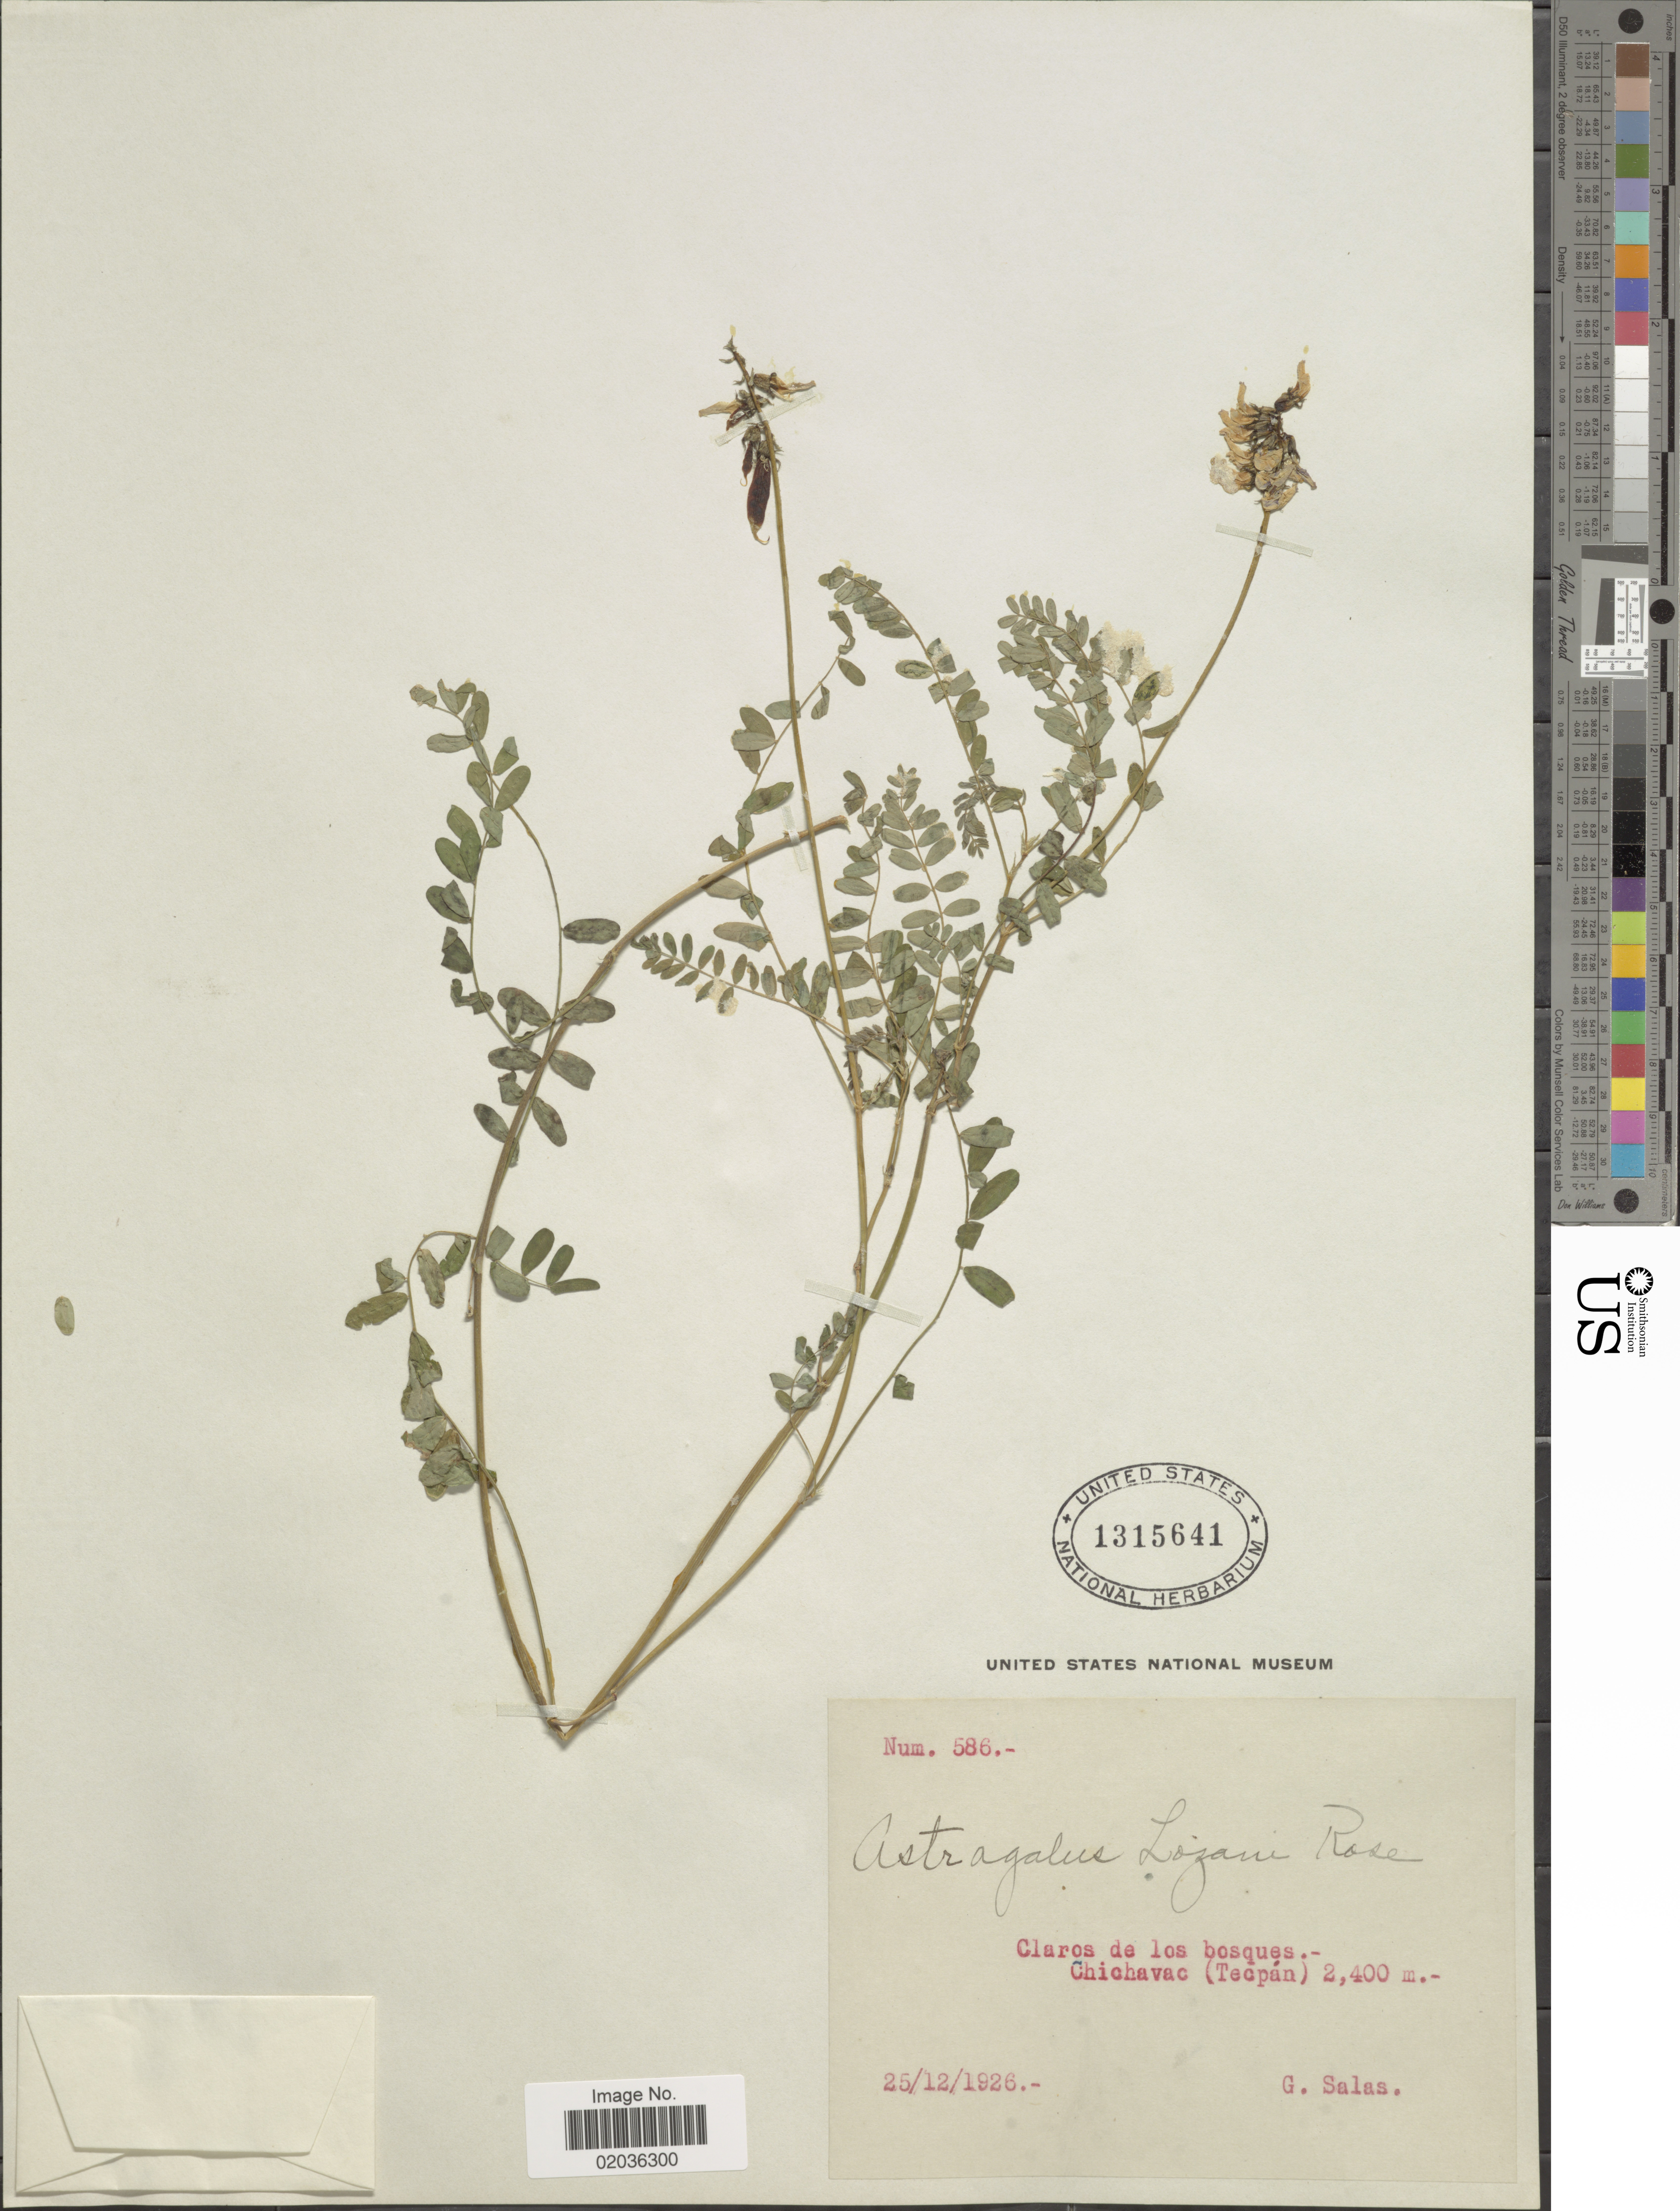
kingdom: Plantae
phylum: Tracheophyta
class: Magnoliopsida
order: Fabales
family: Fabaceae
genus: Astragalus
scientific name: Astragalus strigulosus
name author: Kunth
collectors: G. Salas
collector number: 586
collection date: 1926-12-25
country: Guatemala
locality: Claros de los bosques. Chichavac (Tecpan)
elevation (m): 2400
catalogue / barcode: US 1315641